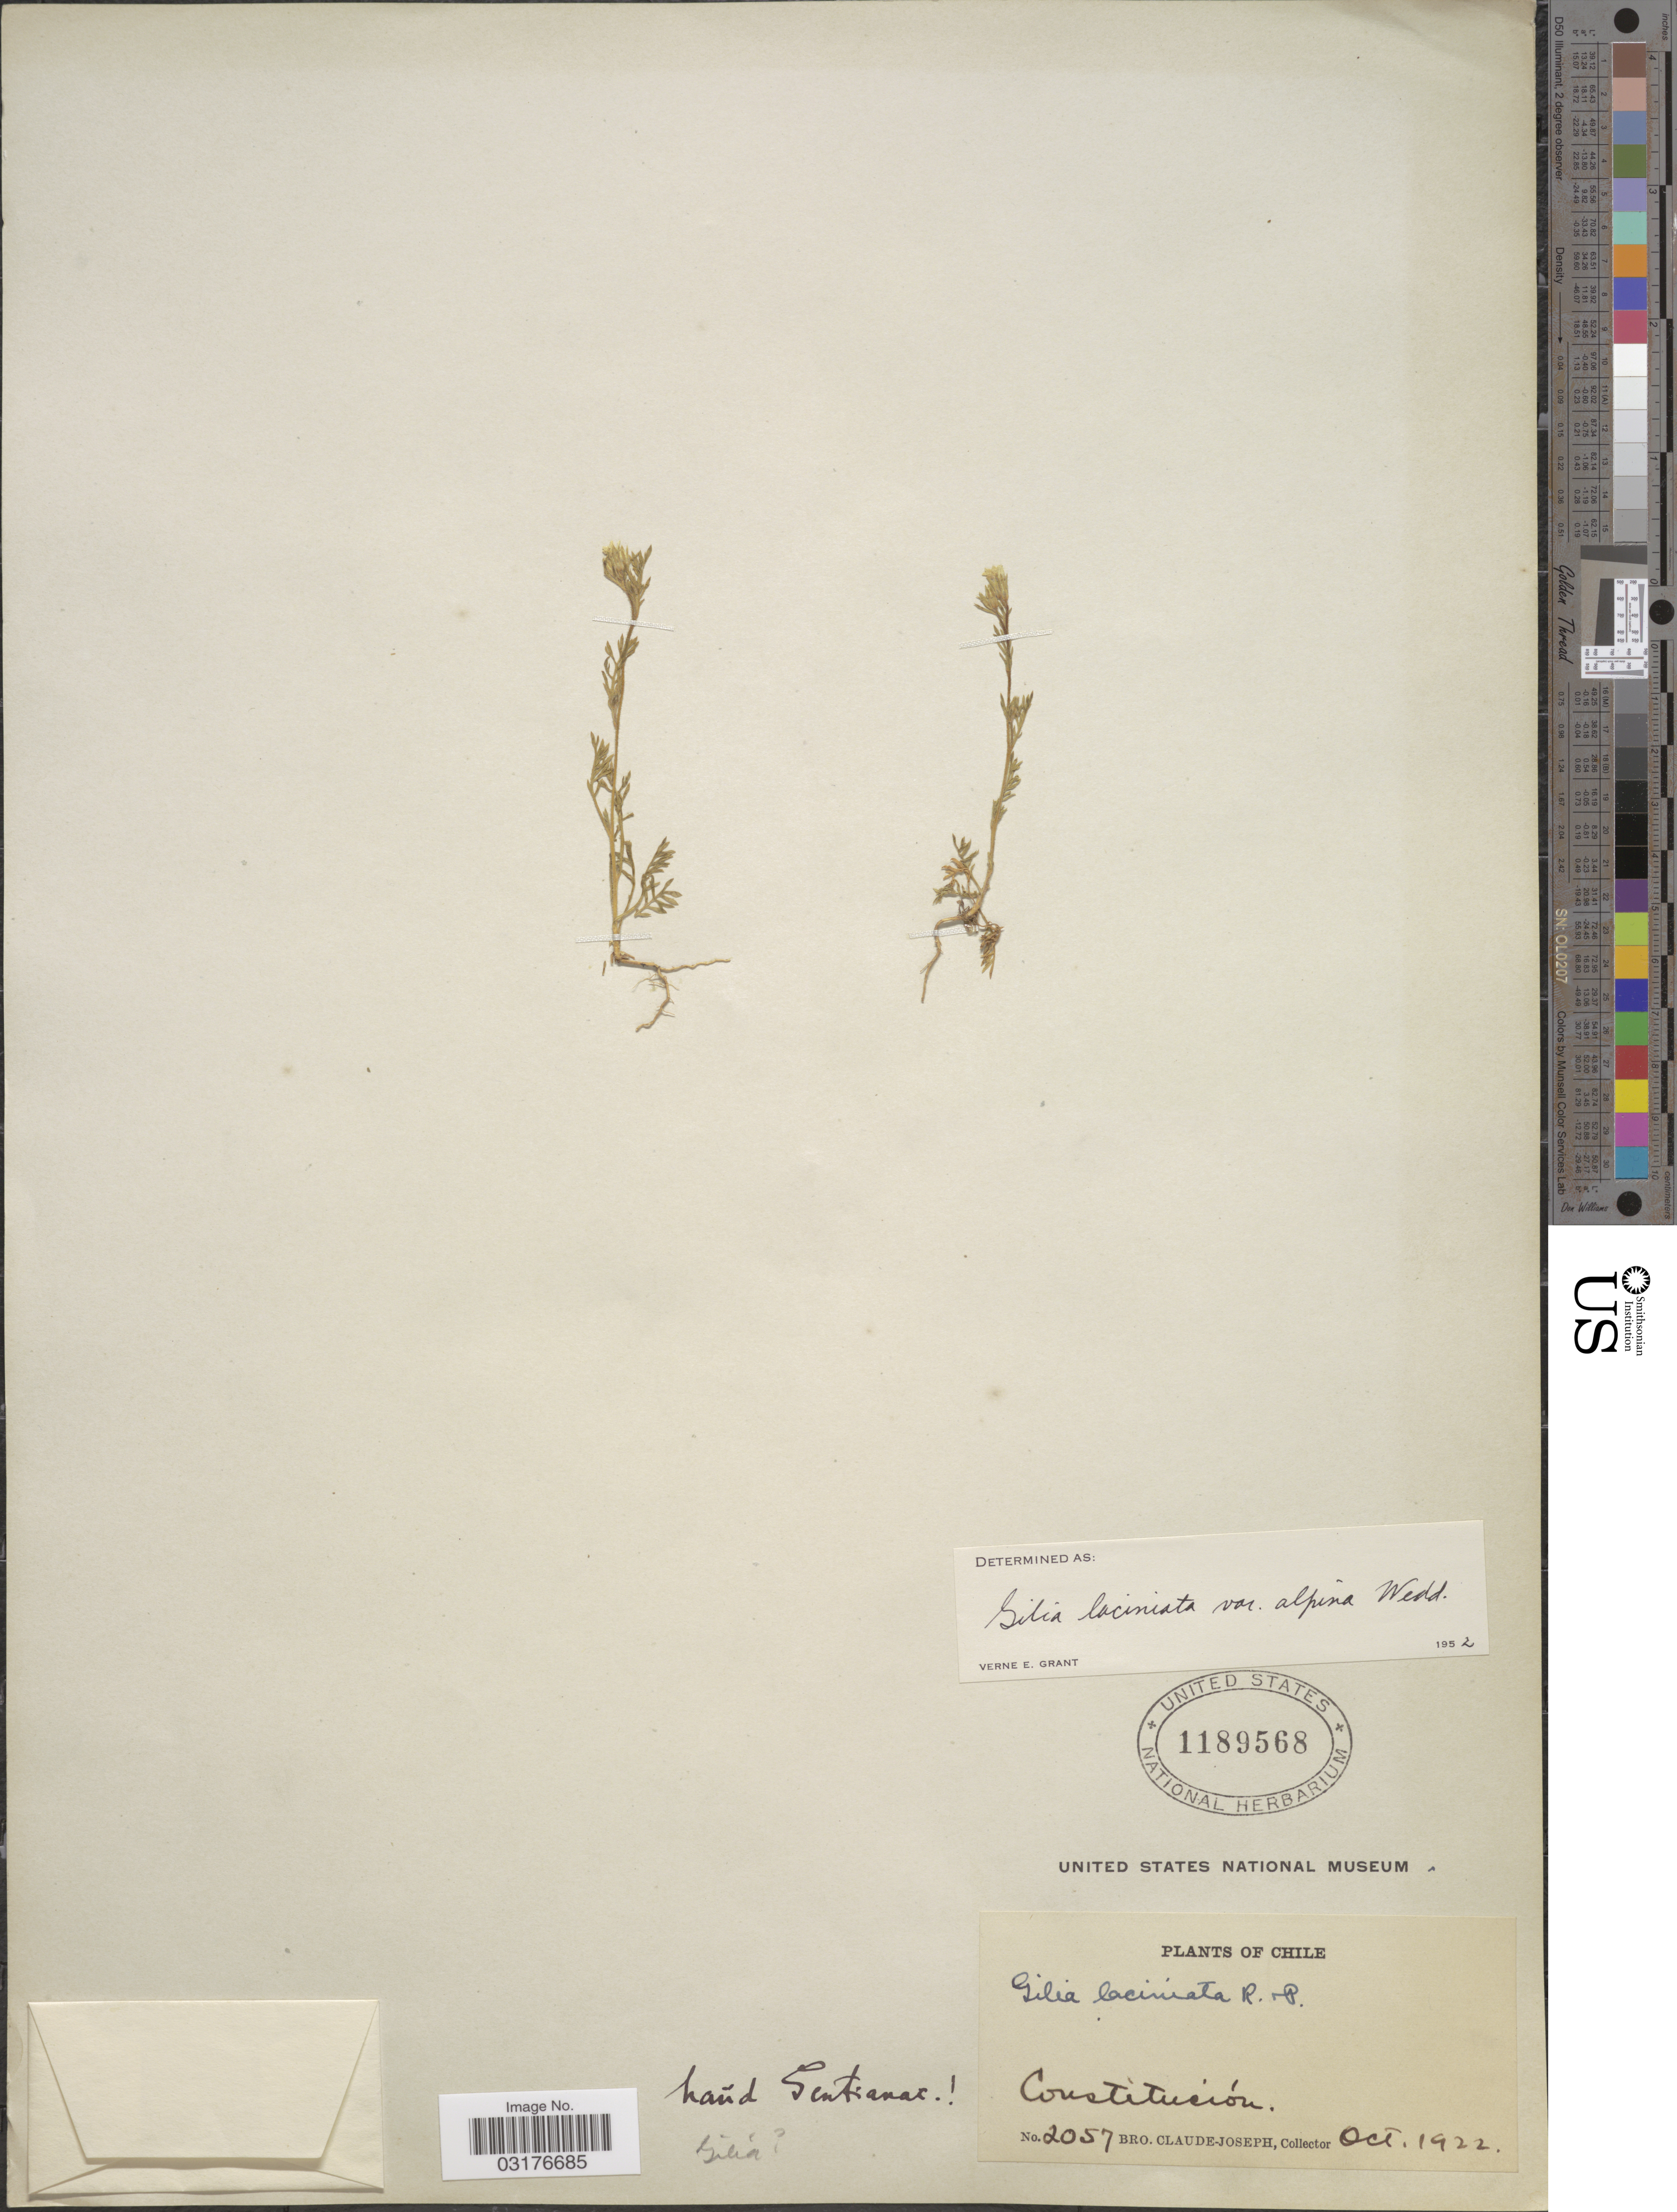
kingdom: Plantae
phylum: Tracheophyta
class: Magnoliopsida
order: Ericales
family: Polemoniaceae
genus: Gilia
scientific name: Gilia laciniata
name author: Ruiz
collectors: Bro. Claude-Joseph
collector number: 2057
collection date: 1922-10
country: Chile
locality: Constitución.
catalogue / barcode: US 1189568